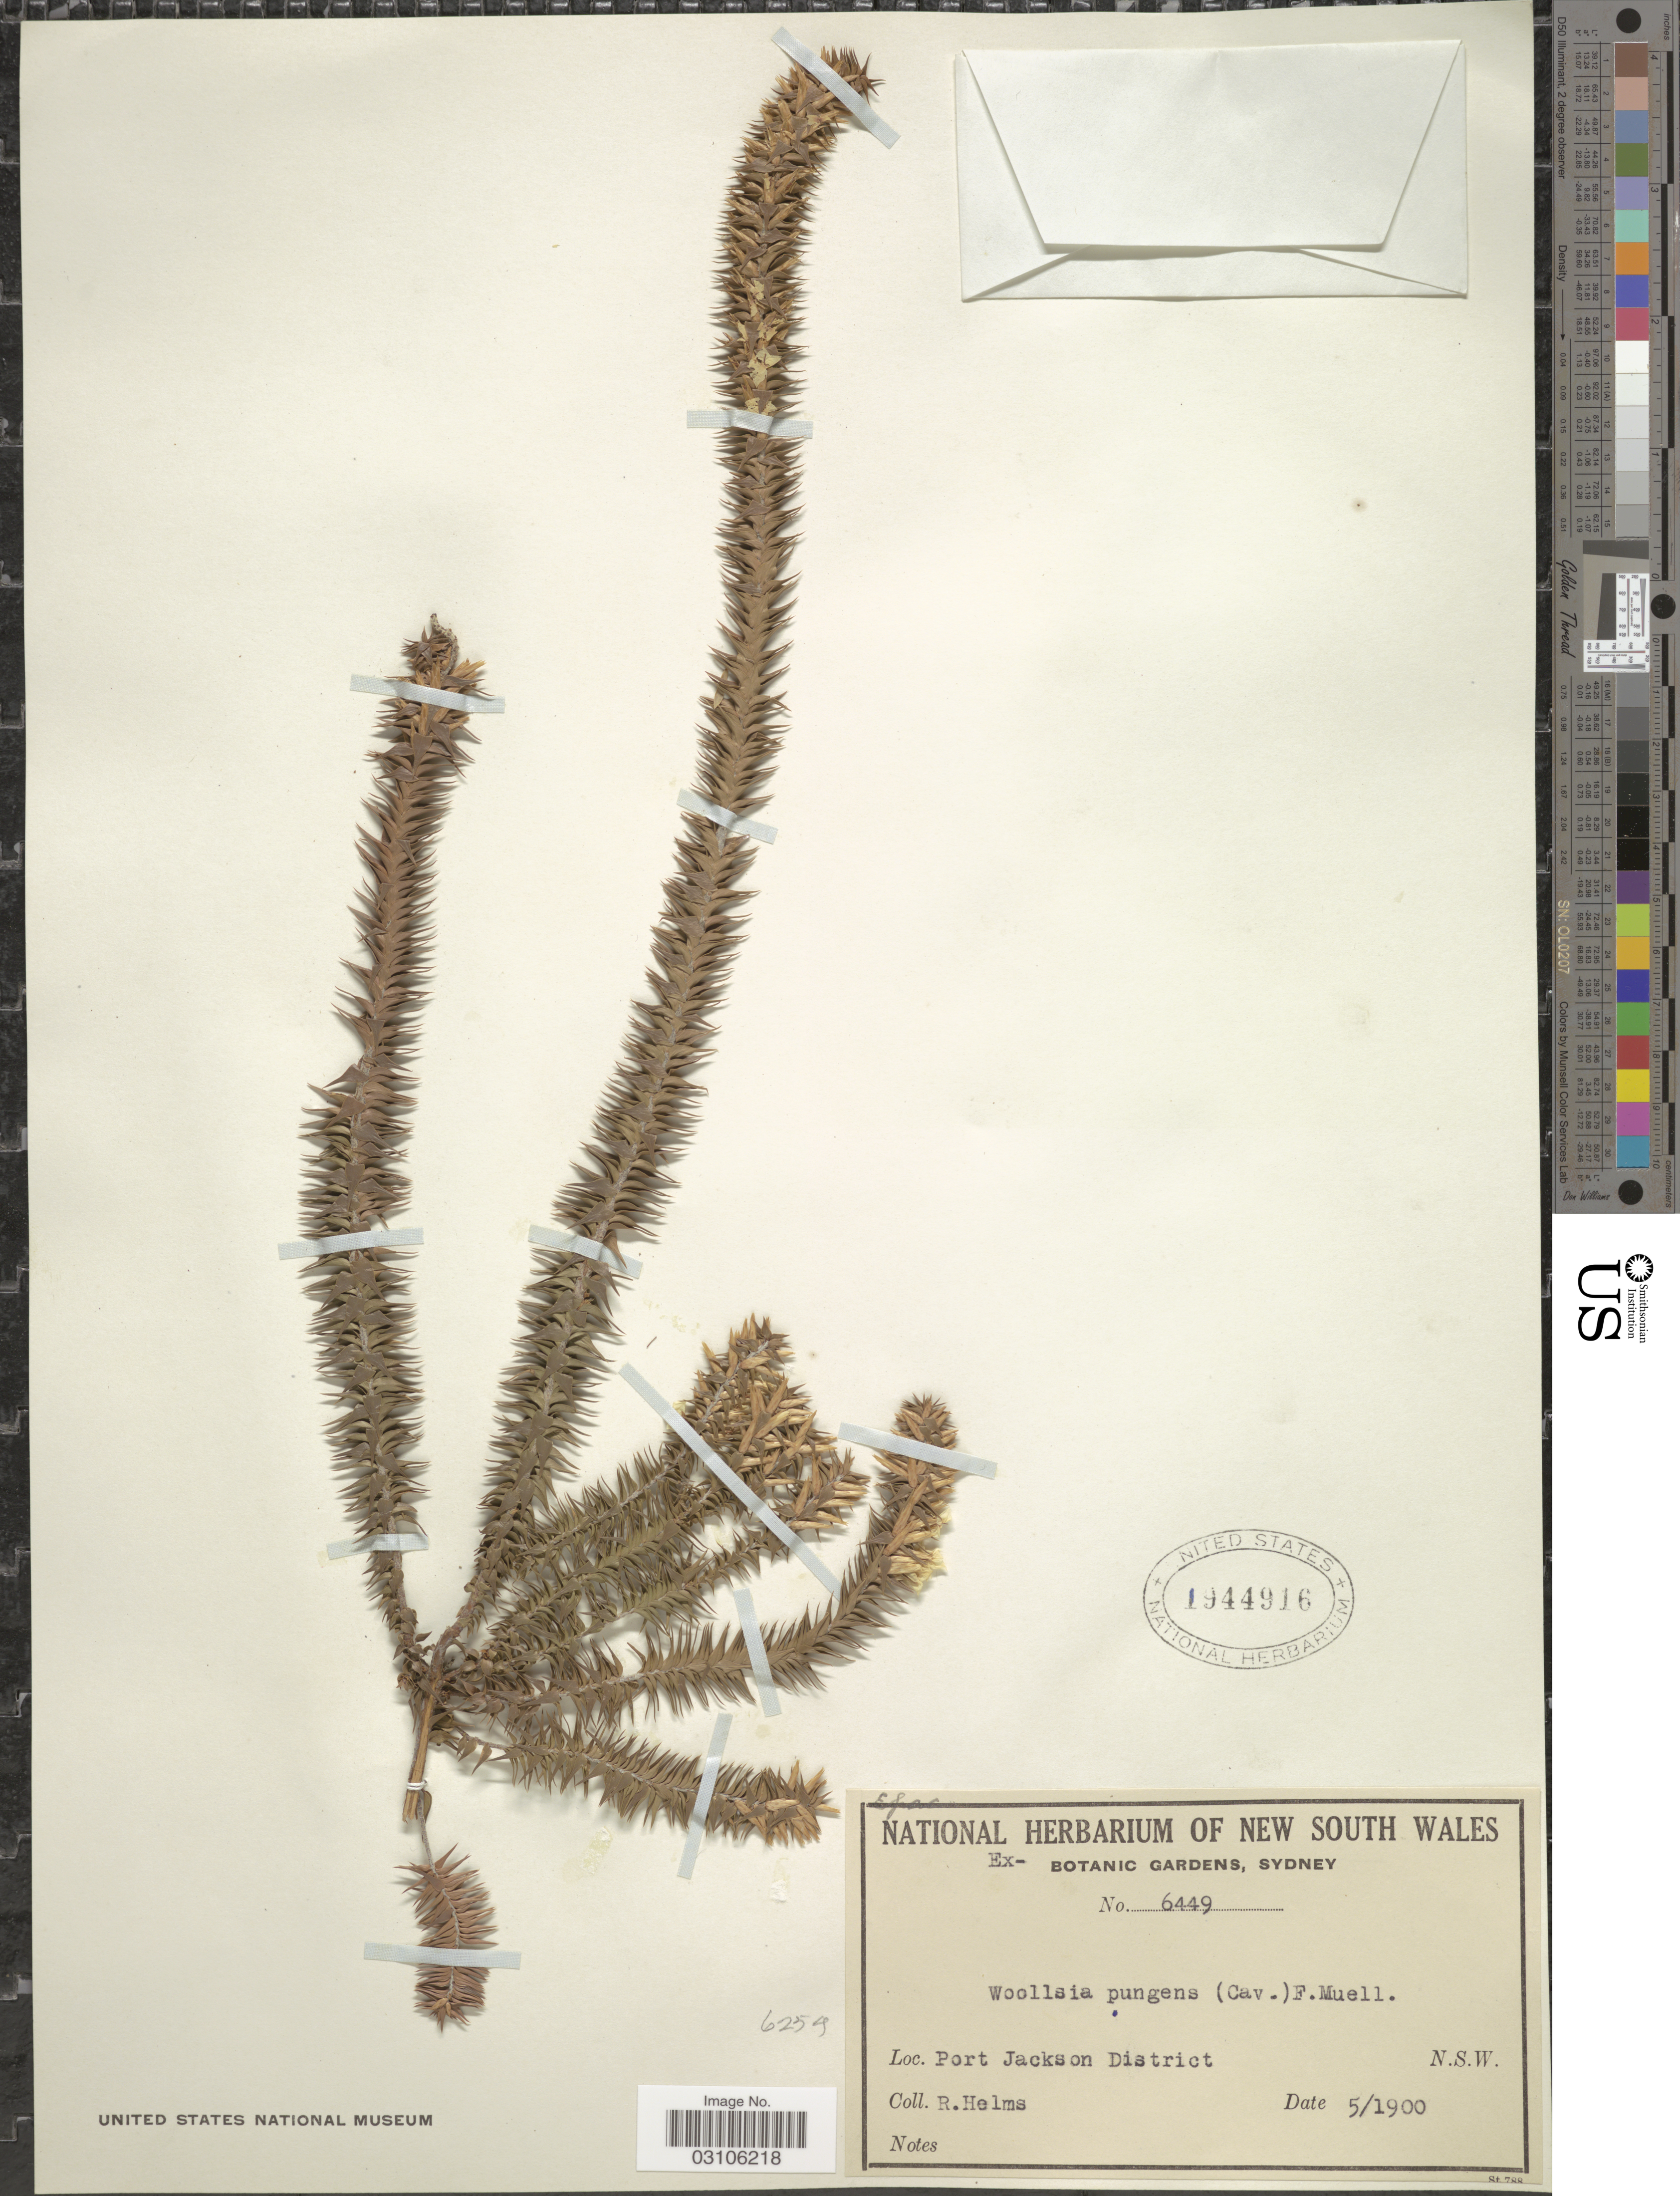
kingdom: Plantae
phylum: Tracheophyta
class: Magnoliopsida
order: Ericales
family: Ericaceae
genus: Woollsia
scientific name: Woollsia pungens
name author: (Cav.) F. Muell.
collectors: R. Helms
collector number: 6449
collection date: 1900-05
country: Australia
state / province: New South Wales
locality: Port Jackson District. N.S.W.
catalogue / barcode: US 1944916